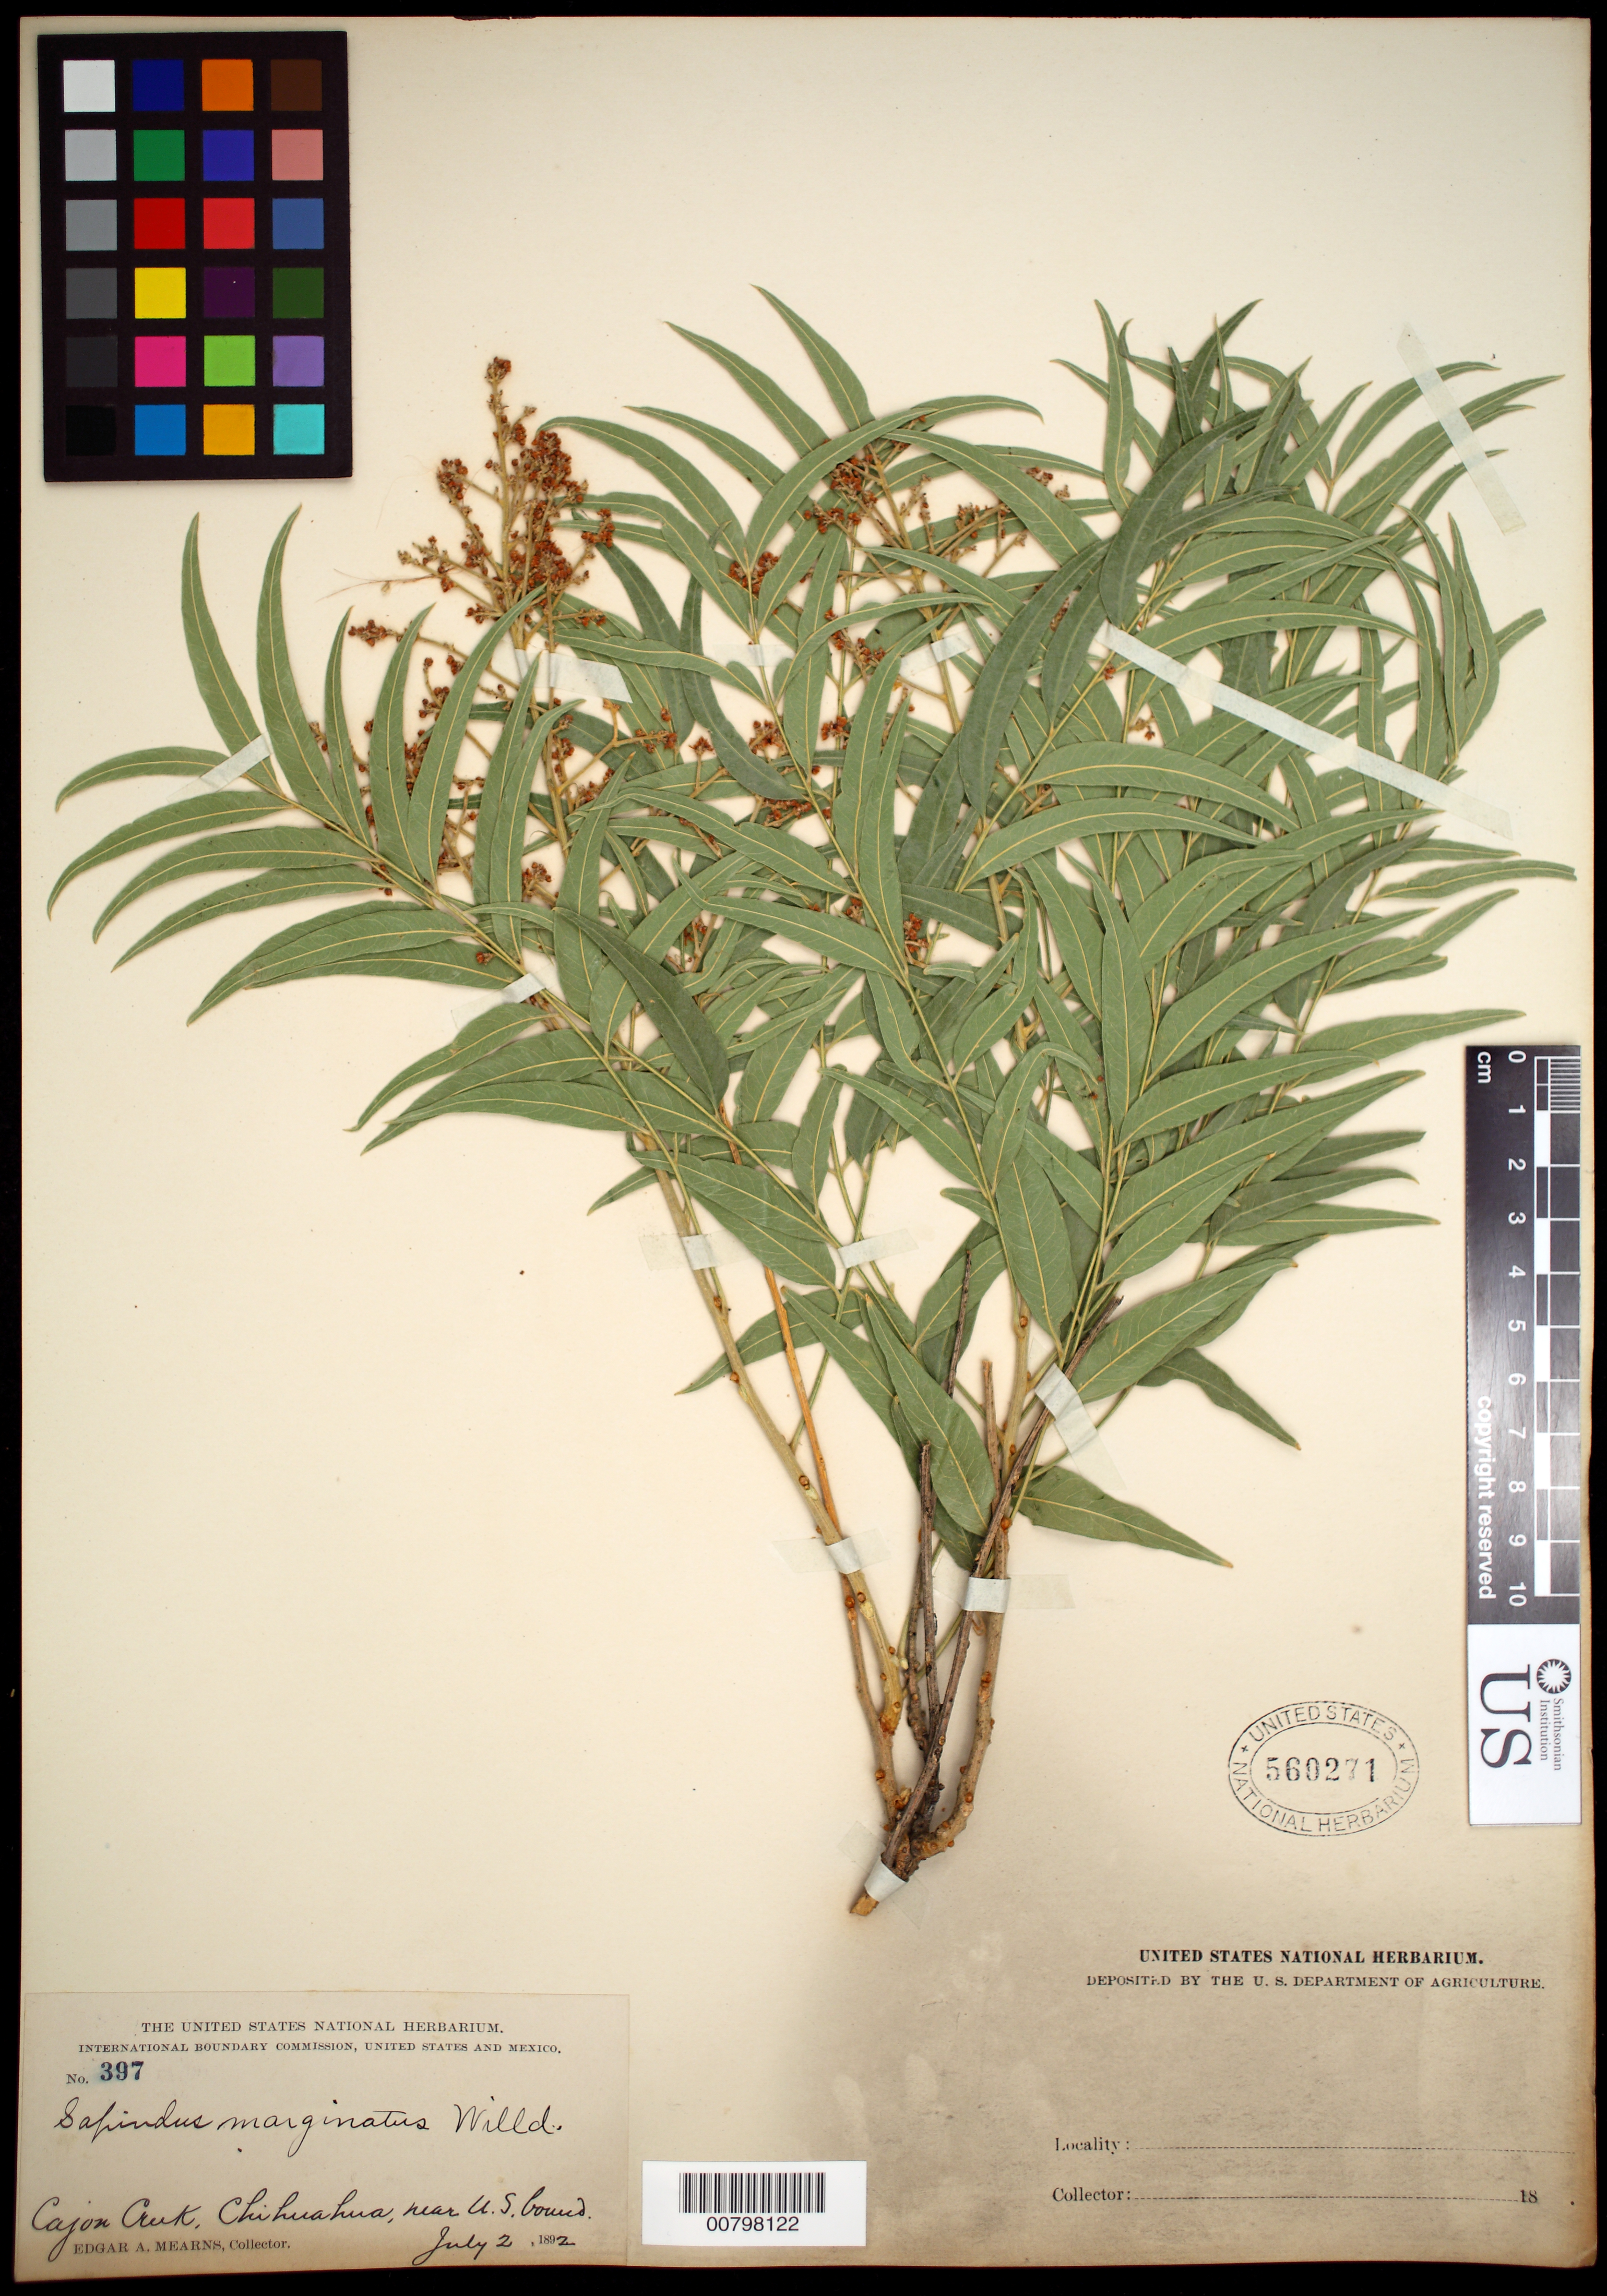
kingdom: Plantae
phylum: Tracheophyta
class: Magnoliopsida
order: Sapindales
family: Sapindaceae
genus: Sapindus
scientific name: Sapindus saponaria subsp. drummondii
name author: (Hook. & Arn.) A.E. Murray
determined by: Acevedo-Rodríguez, P., (BOT), Smithsonian Institution - National Museum of Natural History (UNITED STATES)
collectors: E. A. Mearns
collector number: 397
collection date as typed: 02 Jul 1892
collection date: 1892-07-02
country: United States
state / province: New Mexico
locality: Cajon Creek, Chihuahua, near U.S. boundary.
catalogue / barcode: US 560271